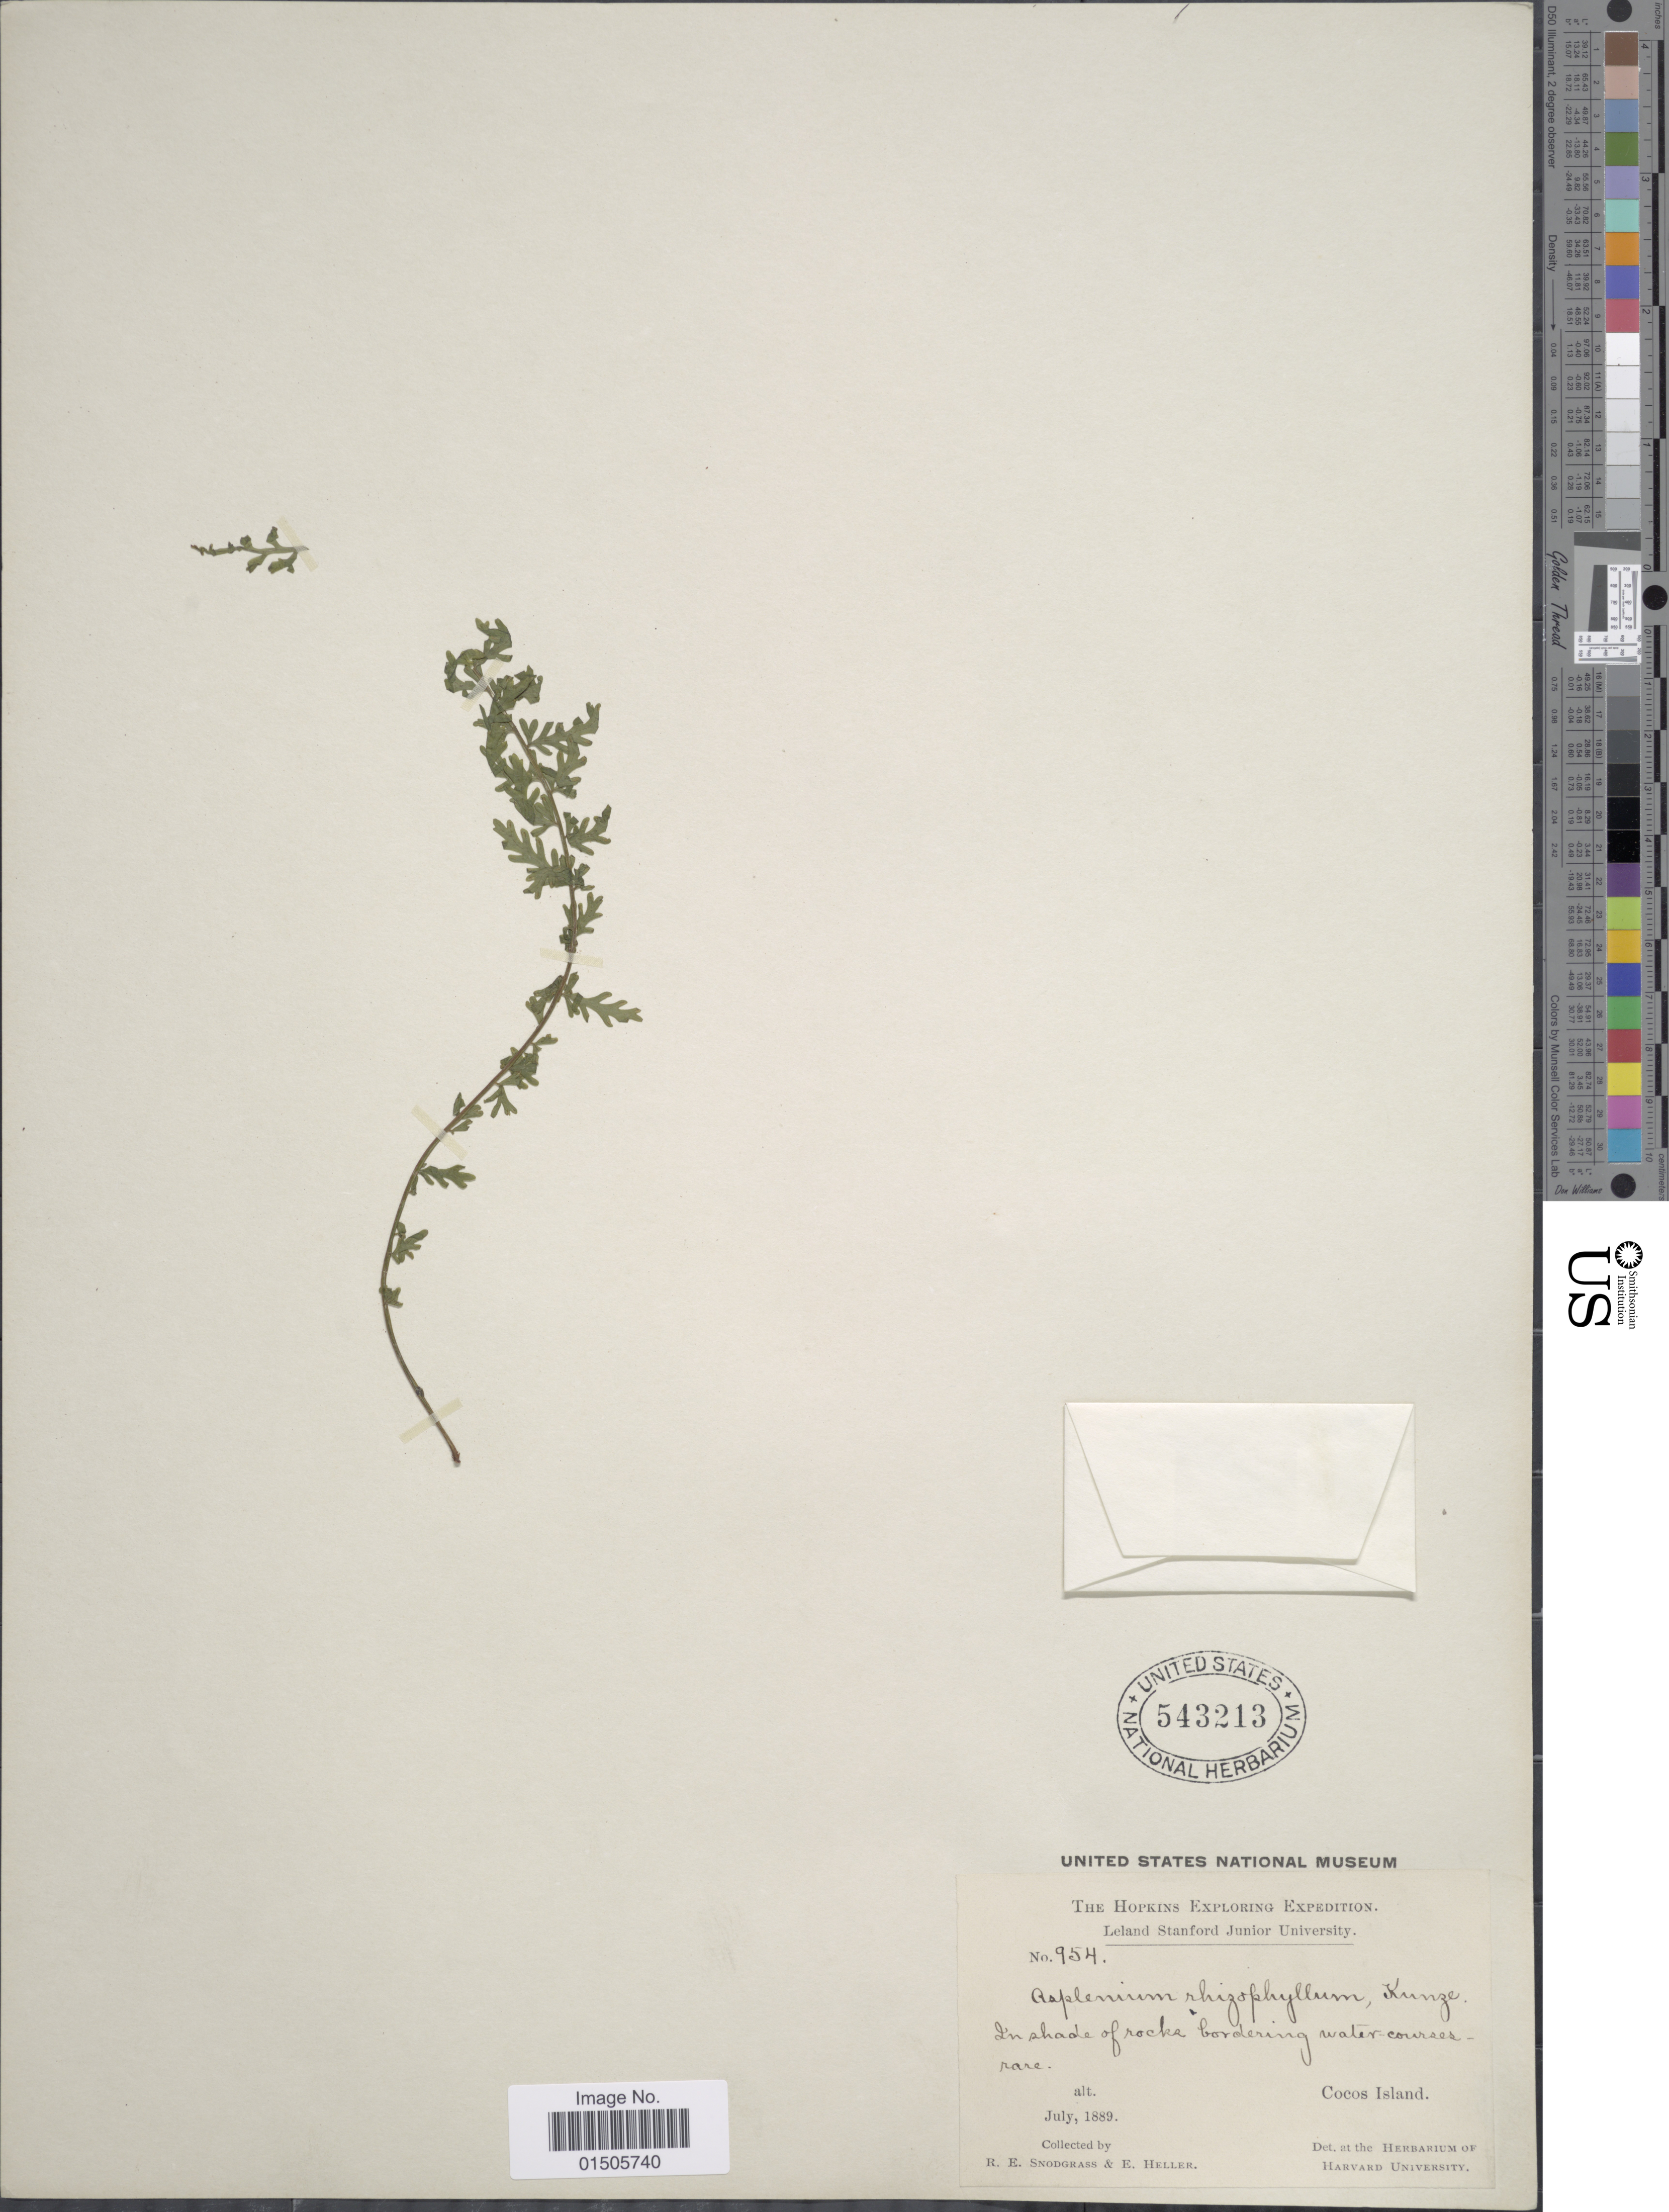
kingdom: Plantae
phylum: Tracheophyta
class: Polypodiopsida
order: Polypodiales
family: Aspleniaceae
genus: Asplenium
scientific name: Asplenium barclayanum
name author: C.D. Adams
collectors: R. E. Snodgrass & E. Heller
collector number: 954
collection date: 1889-07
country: Costa Rica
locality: Cocos Island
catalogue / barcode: US 543213